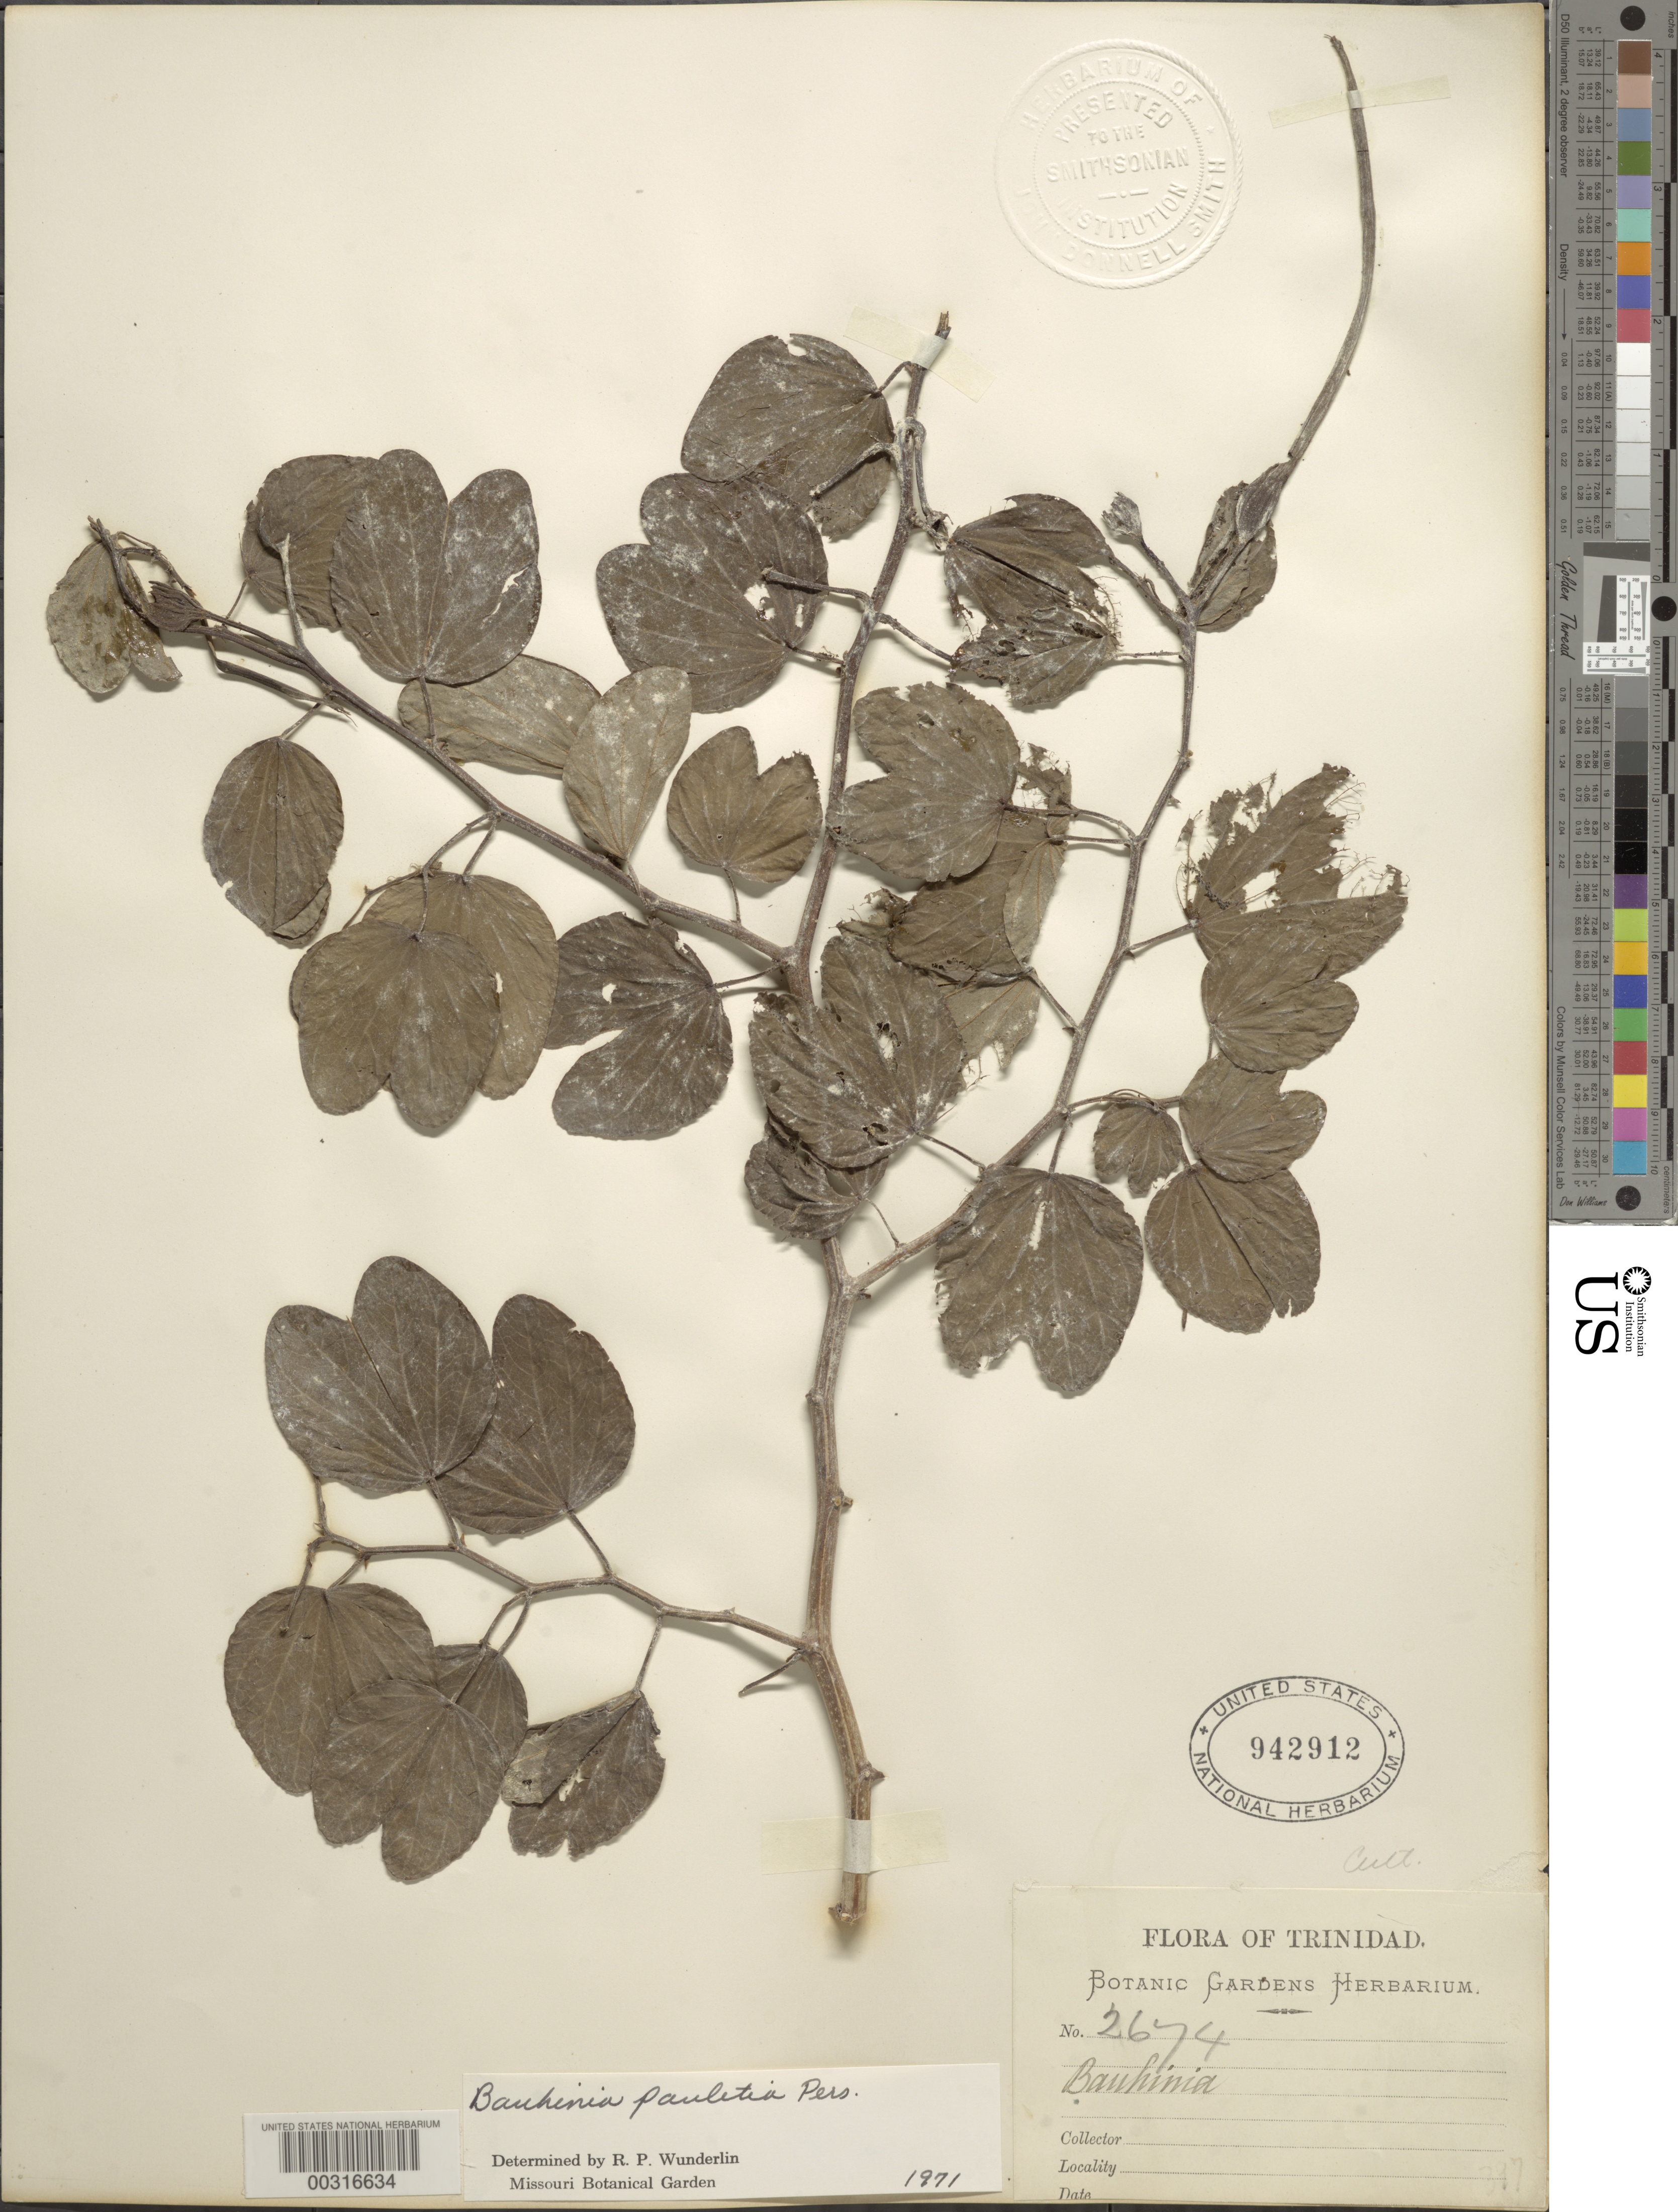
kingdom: Plantae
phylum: Tracheophyta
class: Magnoliopsida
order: Fabales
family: Fabaceae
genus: Bauhinia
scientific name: Bauhinia pauletia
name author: Pers.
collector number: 2674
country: Trinidad and Tobago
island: Trinidad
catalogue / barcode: US 942912